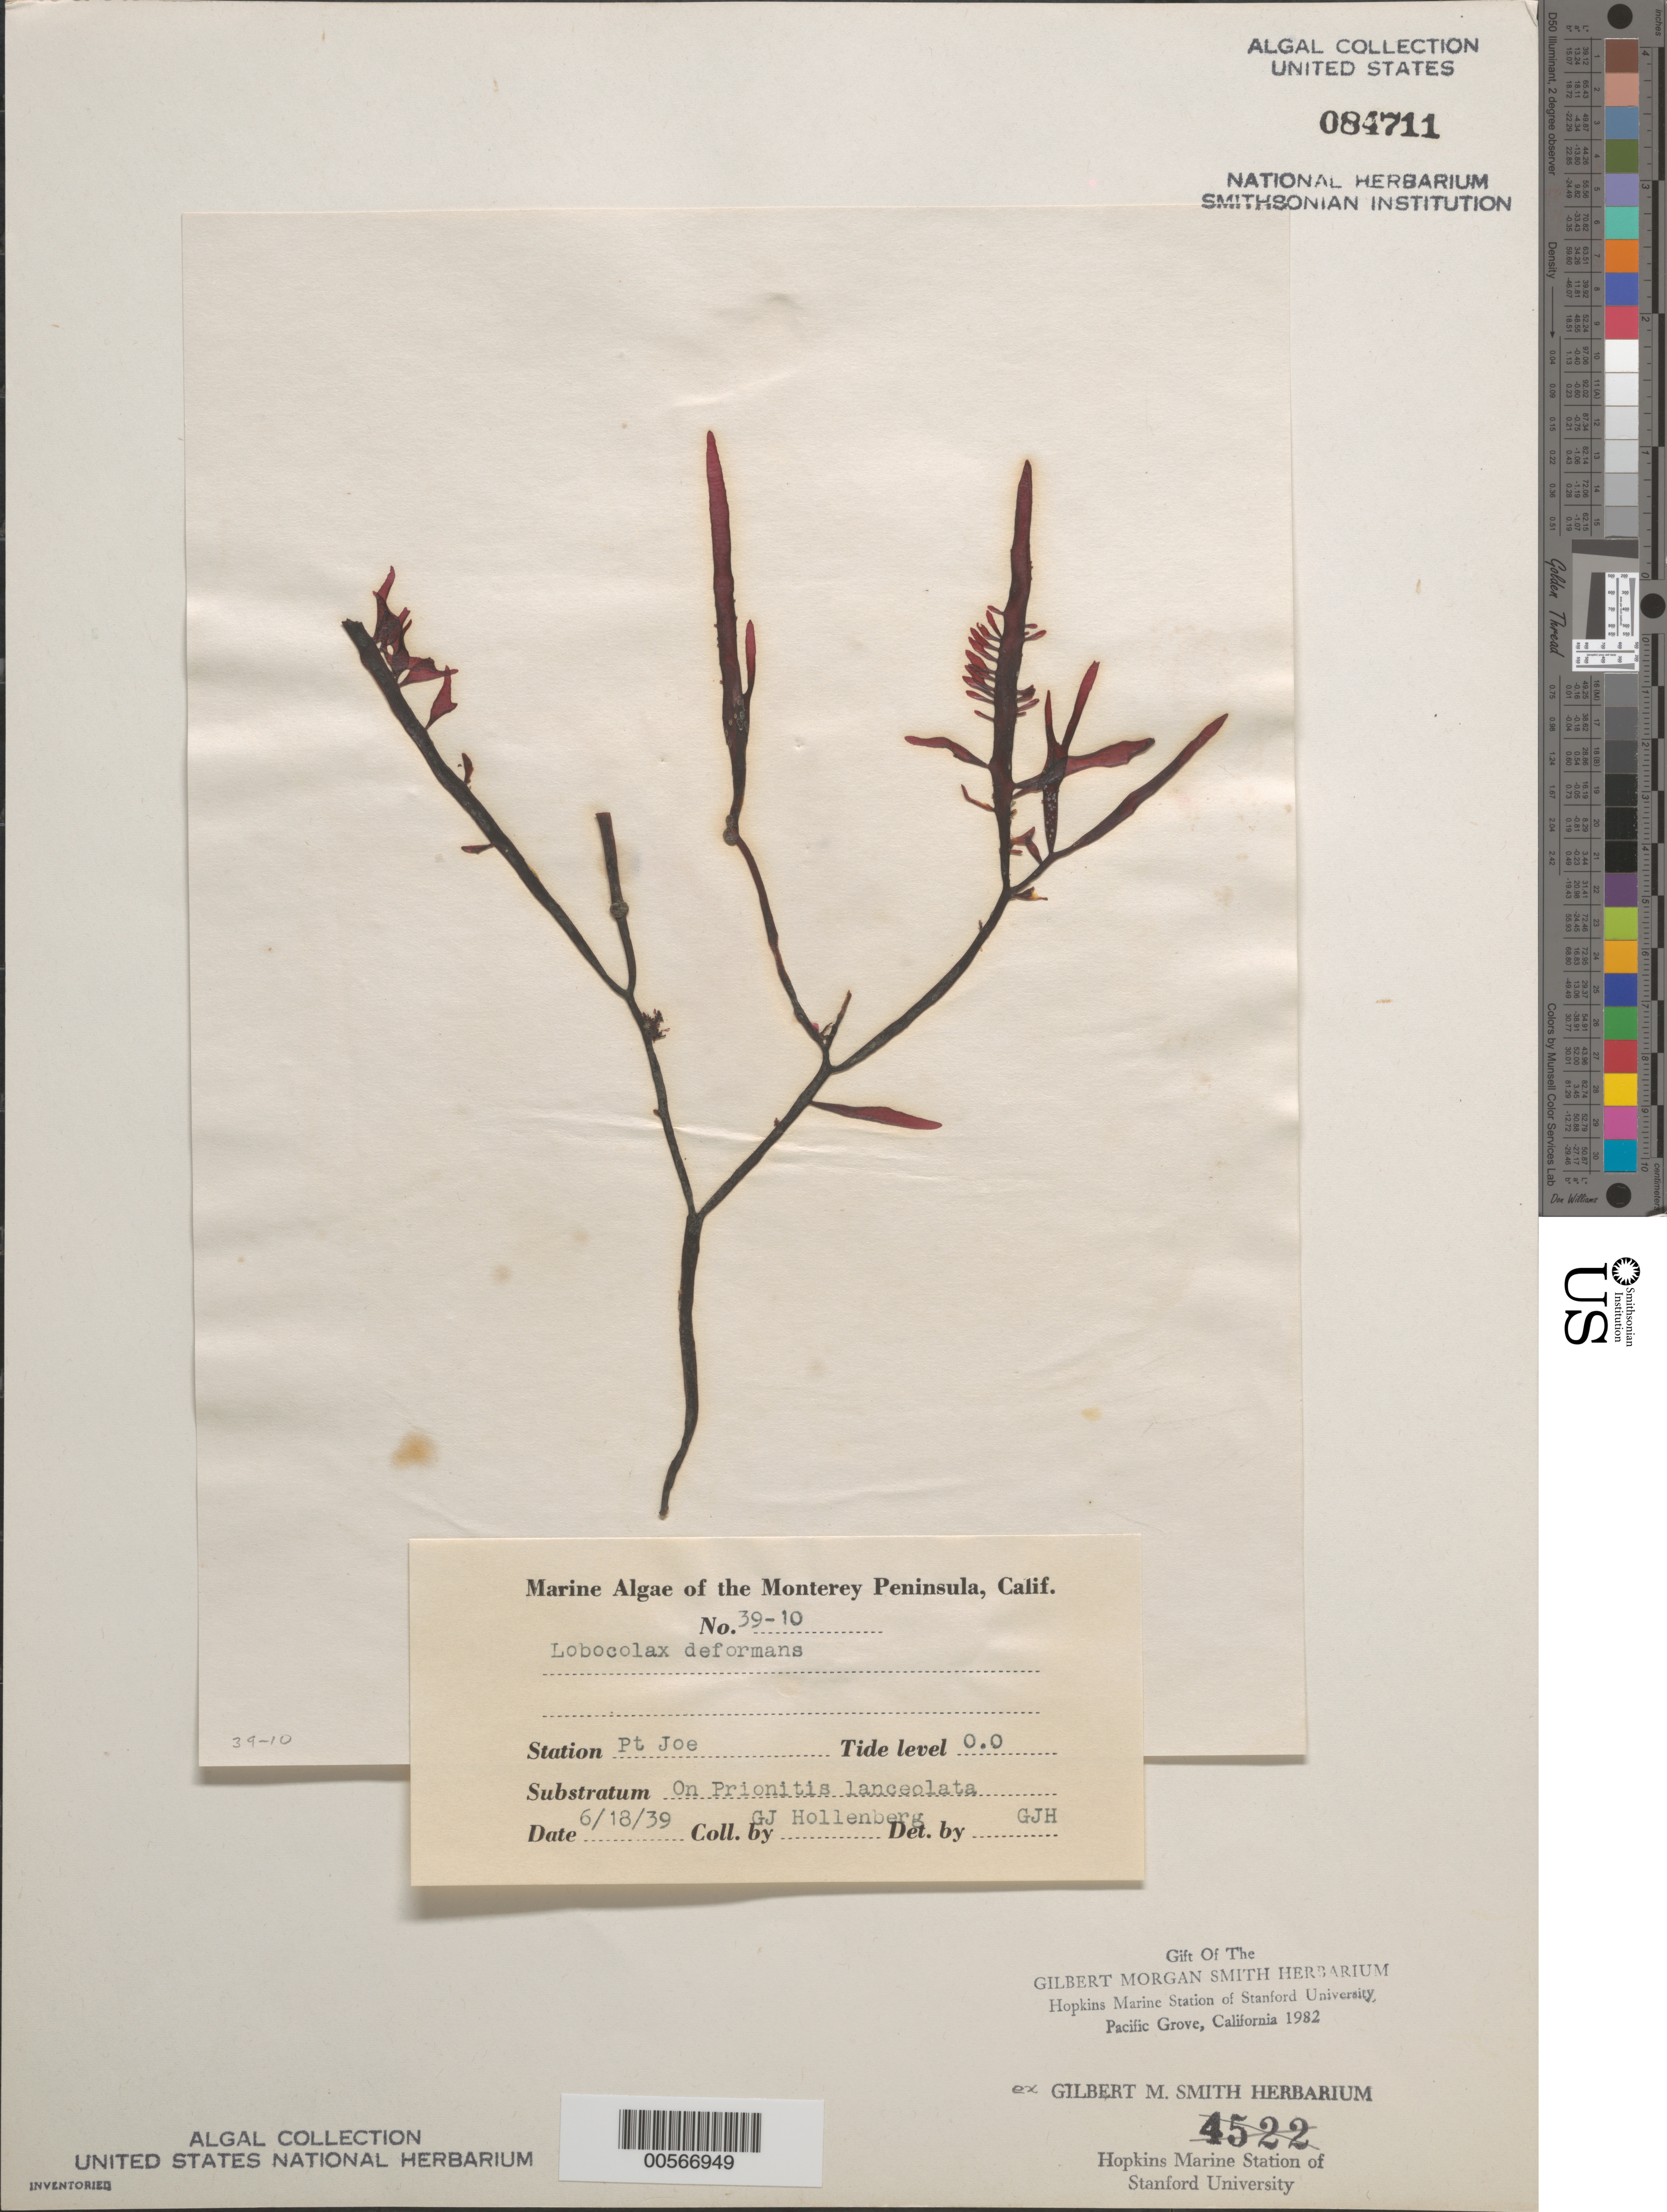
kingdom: Plantae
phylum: Rhodophyta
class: Florideophyceae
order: Cryptonemiales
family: Cryptonemiaceae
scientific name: Prionitis decipiens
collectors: G. Hollenberg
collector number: GJH 39-10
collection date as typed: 18 Jun 1939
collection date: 1939-06-18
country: United States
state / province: California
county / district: Monterey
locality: Point Joe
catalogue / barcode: US 84711